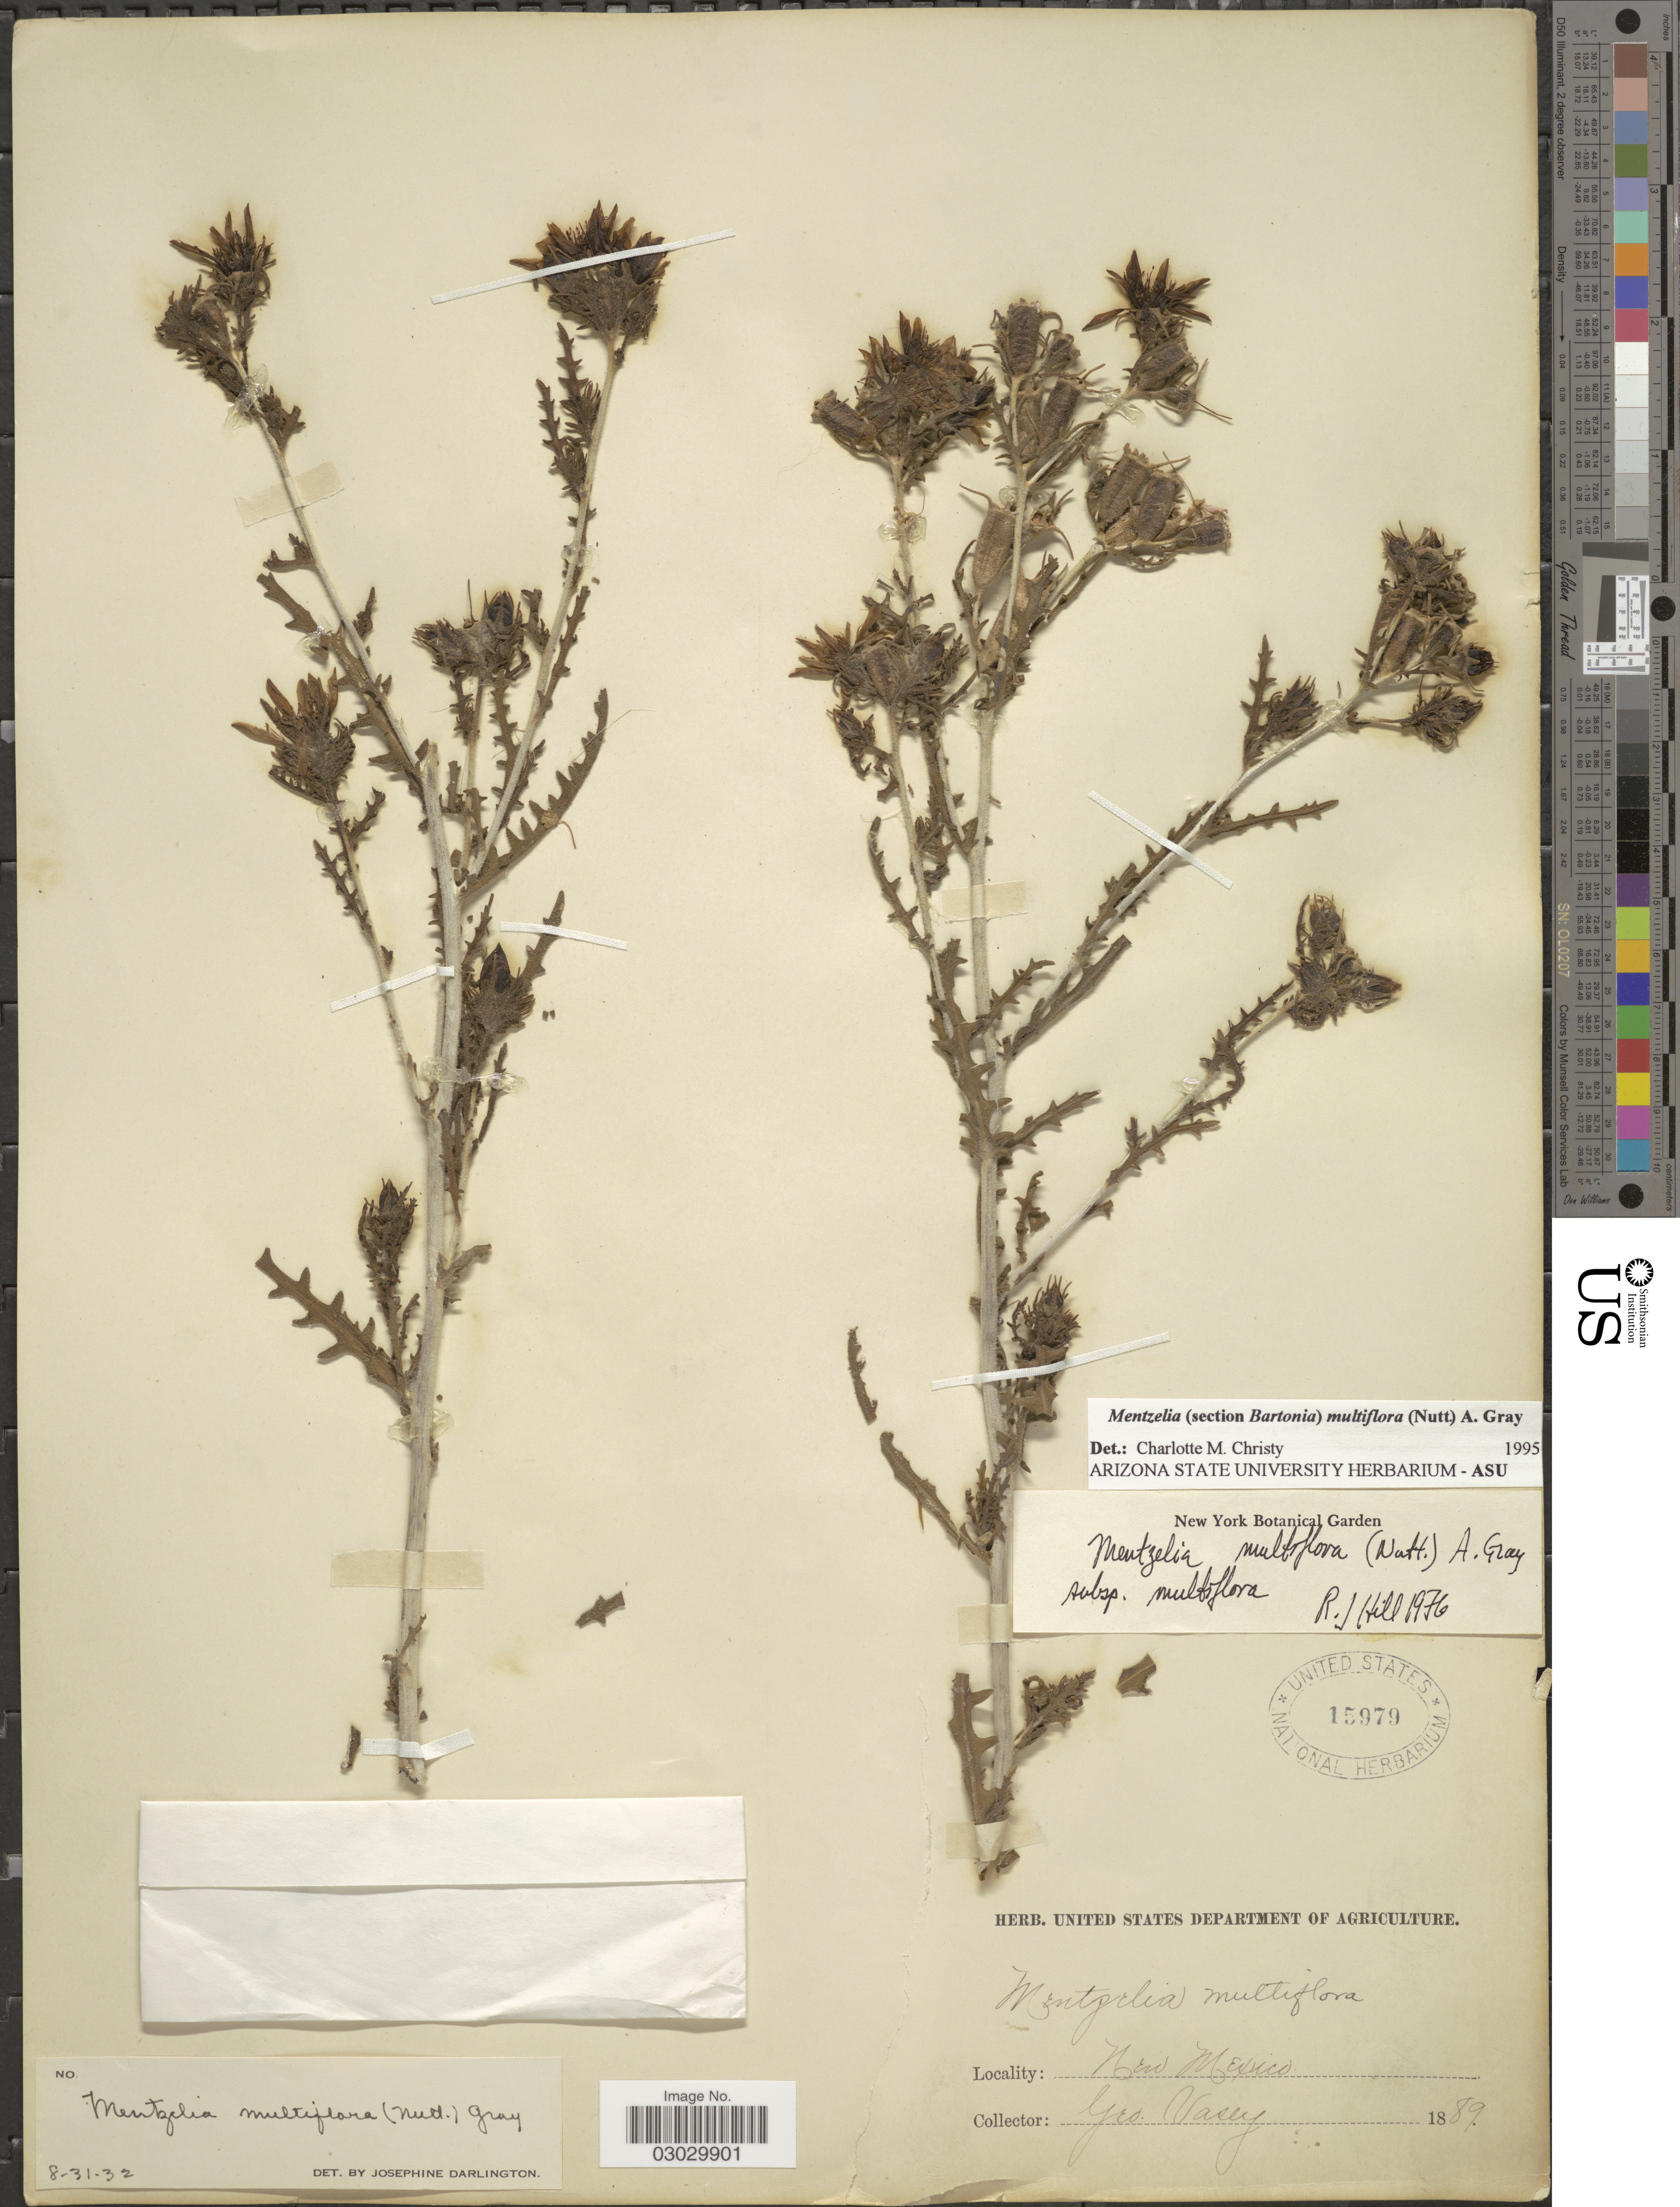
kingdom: Plantae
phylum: Tracheophyta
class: Magnoliopsida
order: Cornales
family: Loasaceae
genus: Mentzelia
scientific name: Mentzelia multiflora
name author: (Nutt.) A. Gray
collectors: G. Vasey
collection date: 1889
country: United States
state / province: New Mexico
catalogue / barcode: US 15979